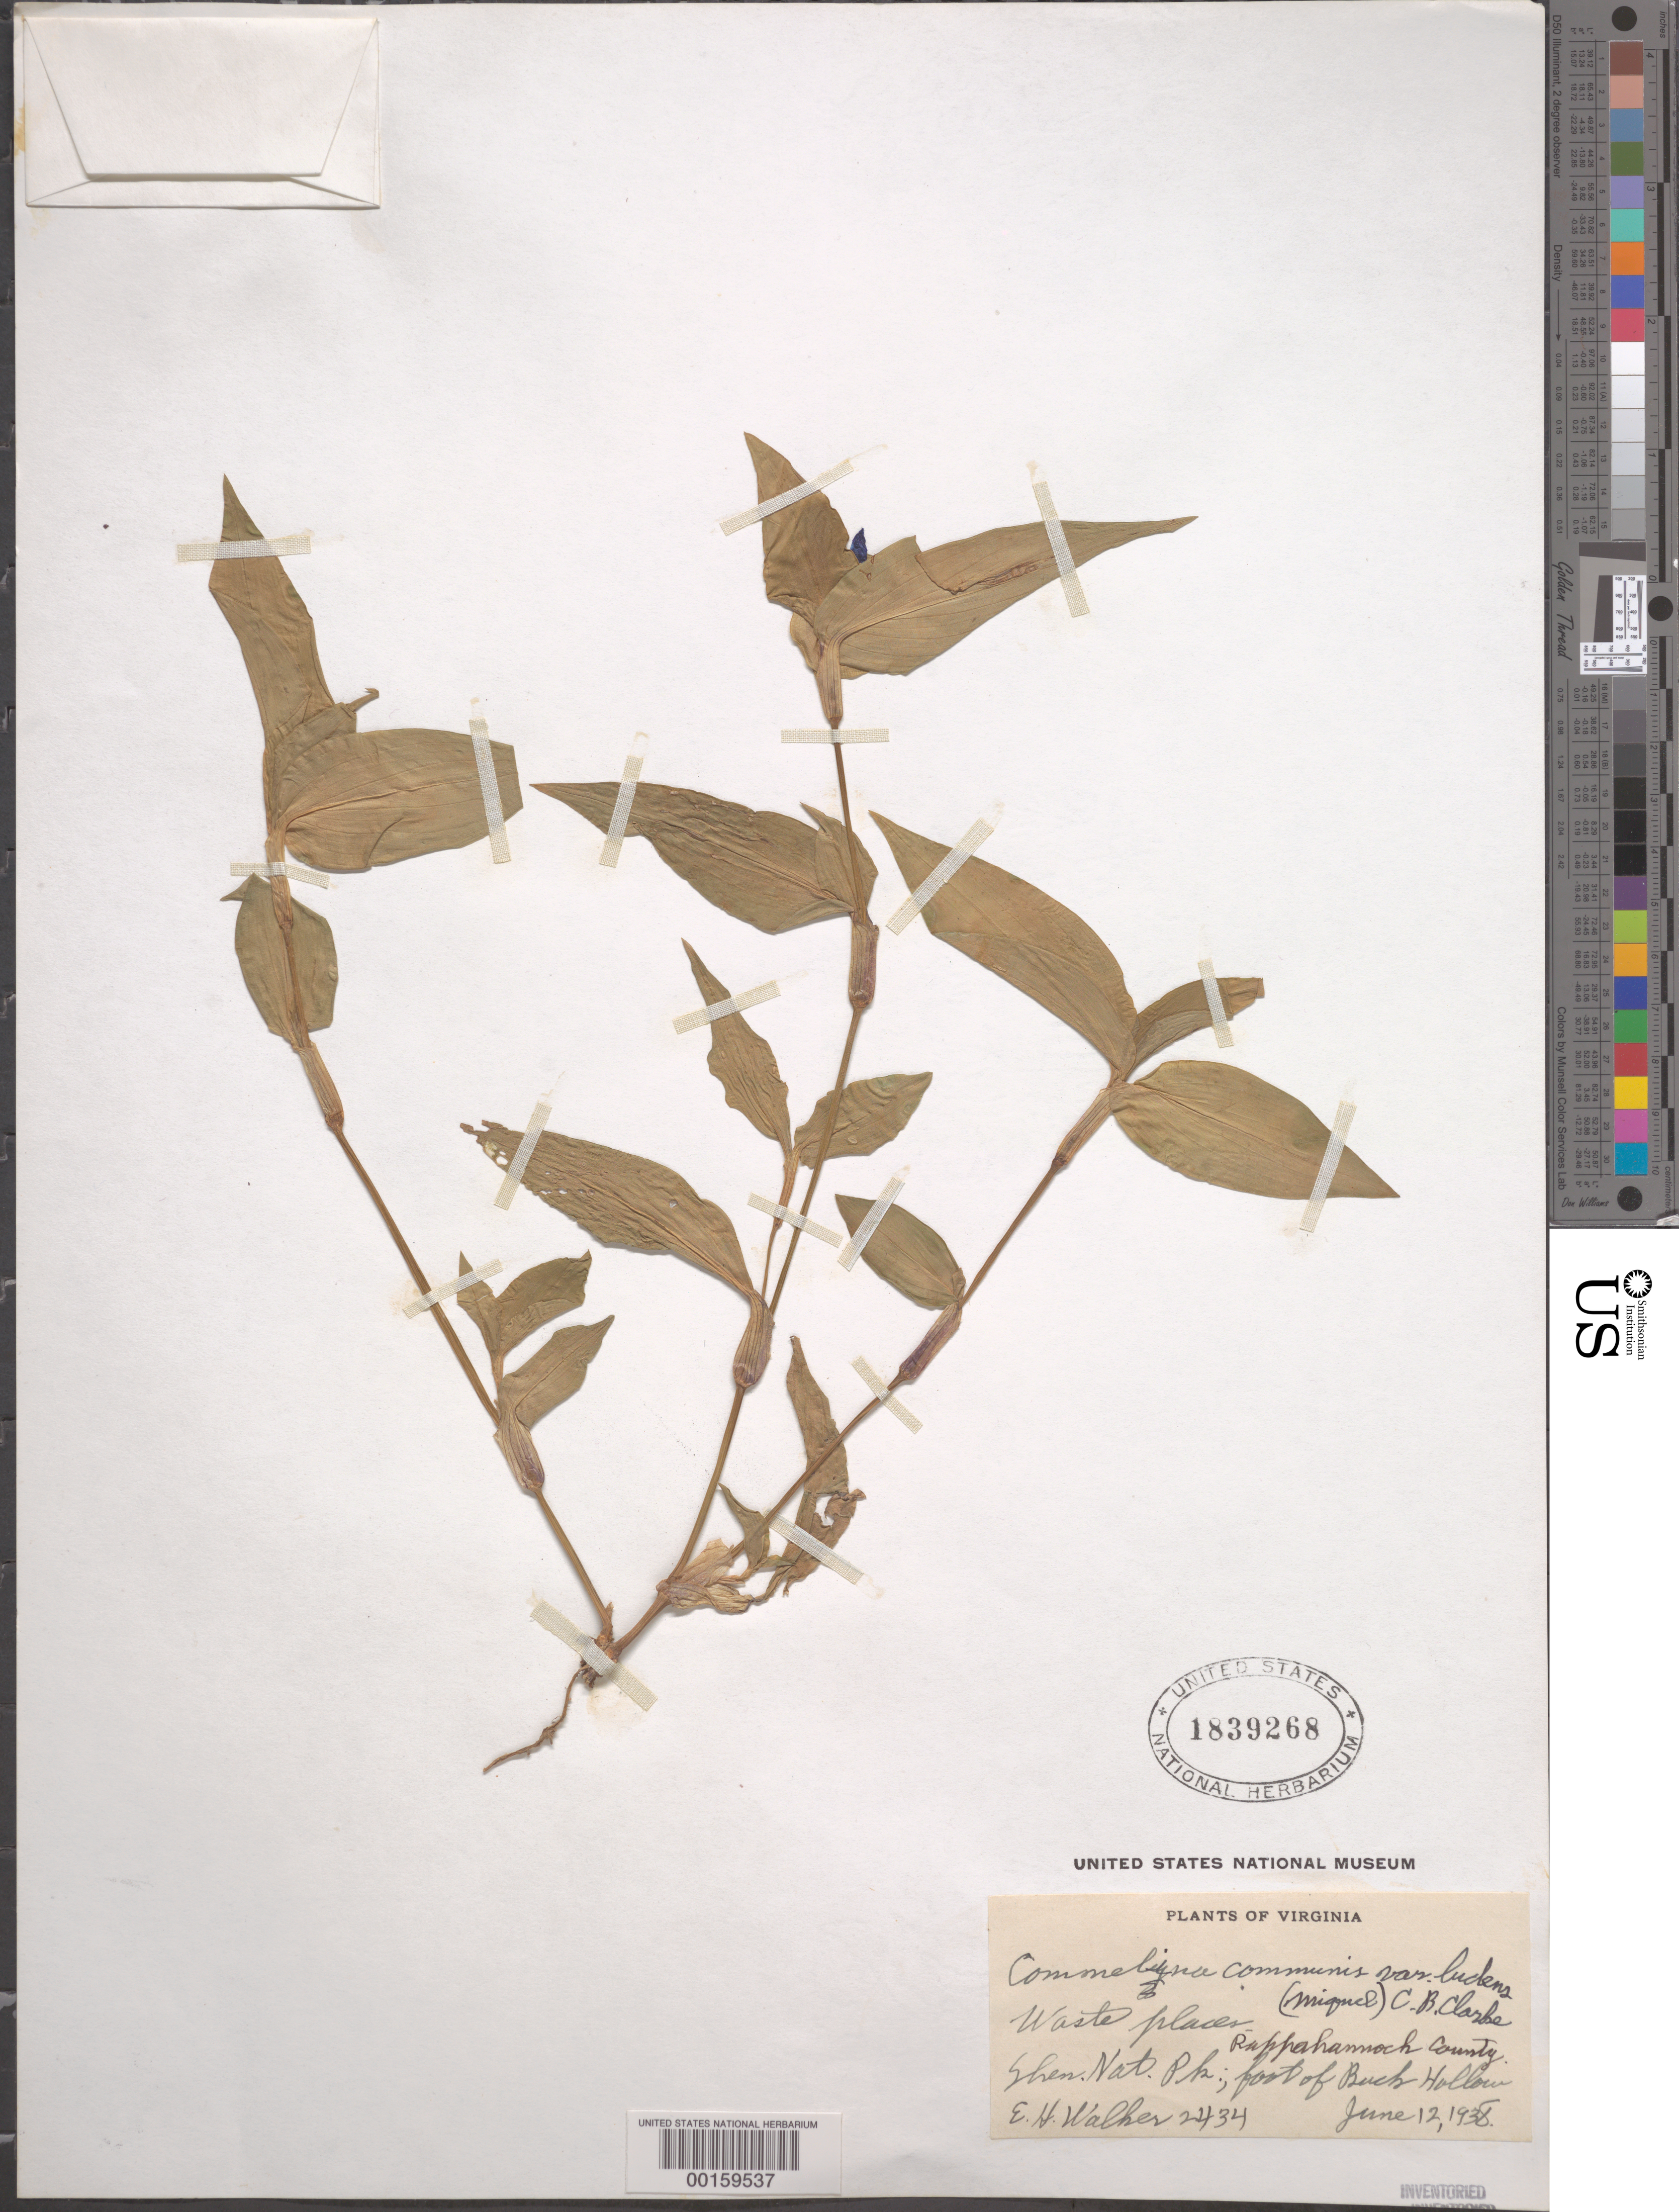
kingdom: Plantae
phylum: Tracheophyta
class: Liliopsida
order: Commelinales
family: Commelinaceae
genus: Commelina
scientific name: Commelina communis var. ludens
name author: (Miq.) C.B. Clarke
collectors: E. H. Walker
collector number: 2434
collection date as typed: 12 Jun 1938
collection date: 1938-06-12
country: United States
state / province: Virginia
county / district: Rappahannock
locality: Shen. nat. pk., foot of buck hollow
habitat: Waste places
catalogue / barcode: US 1839268